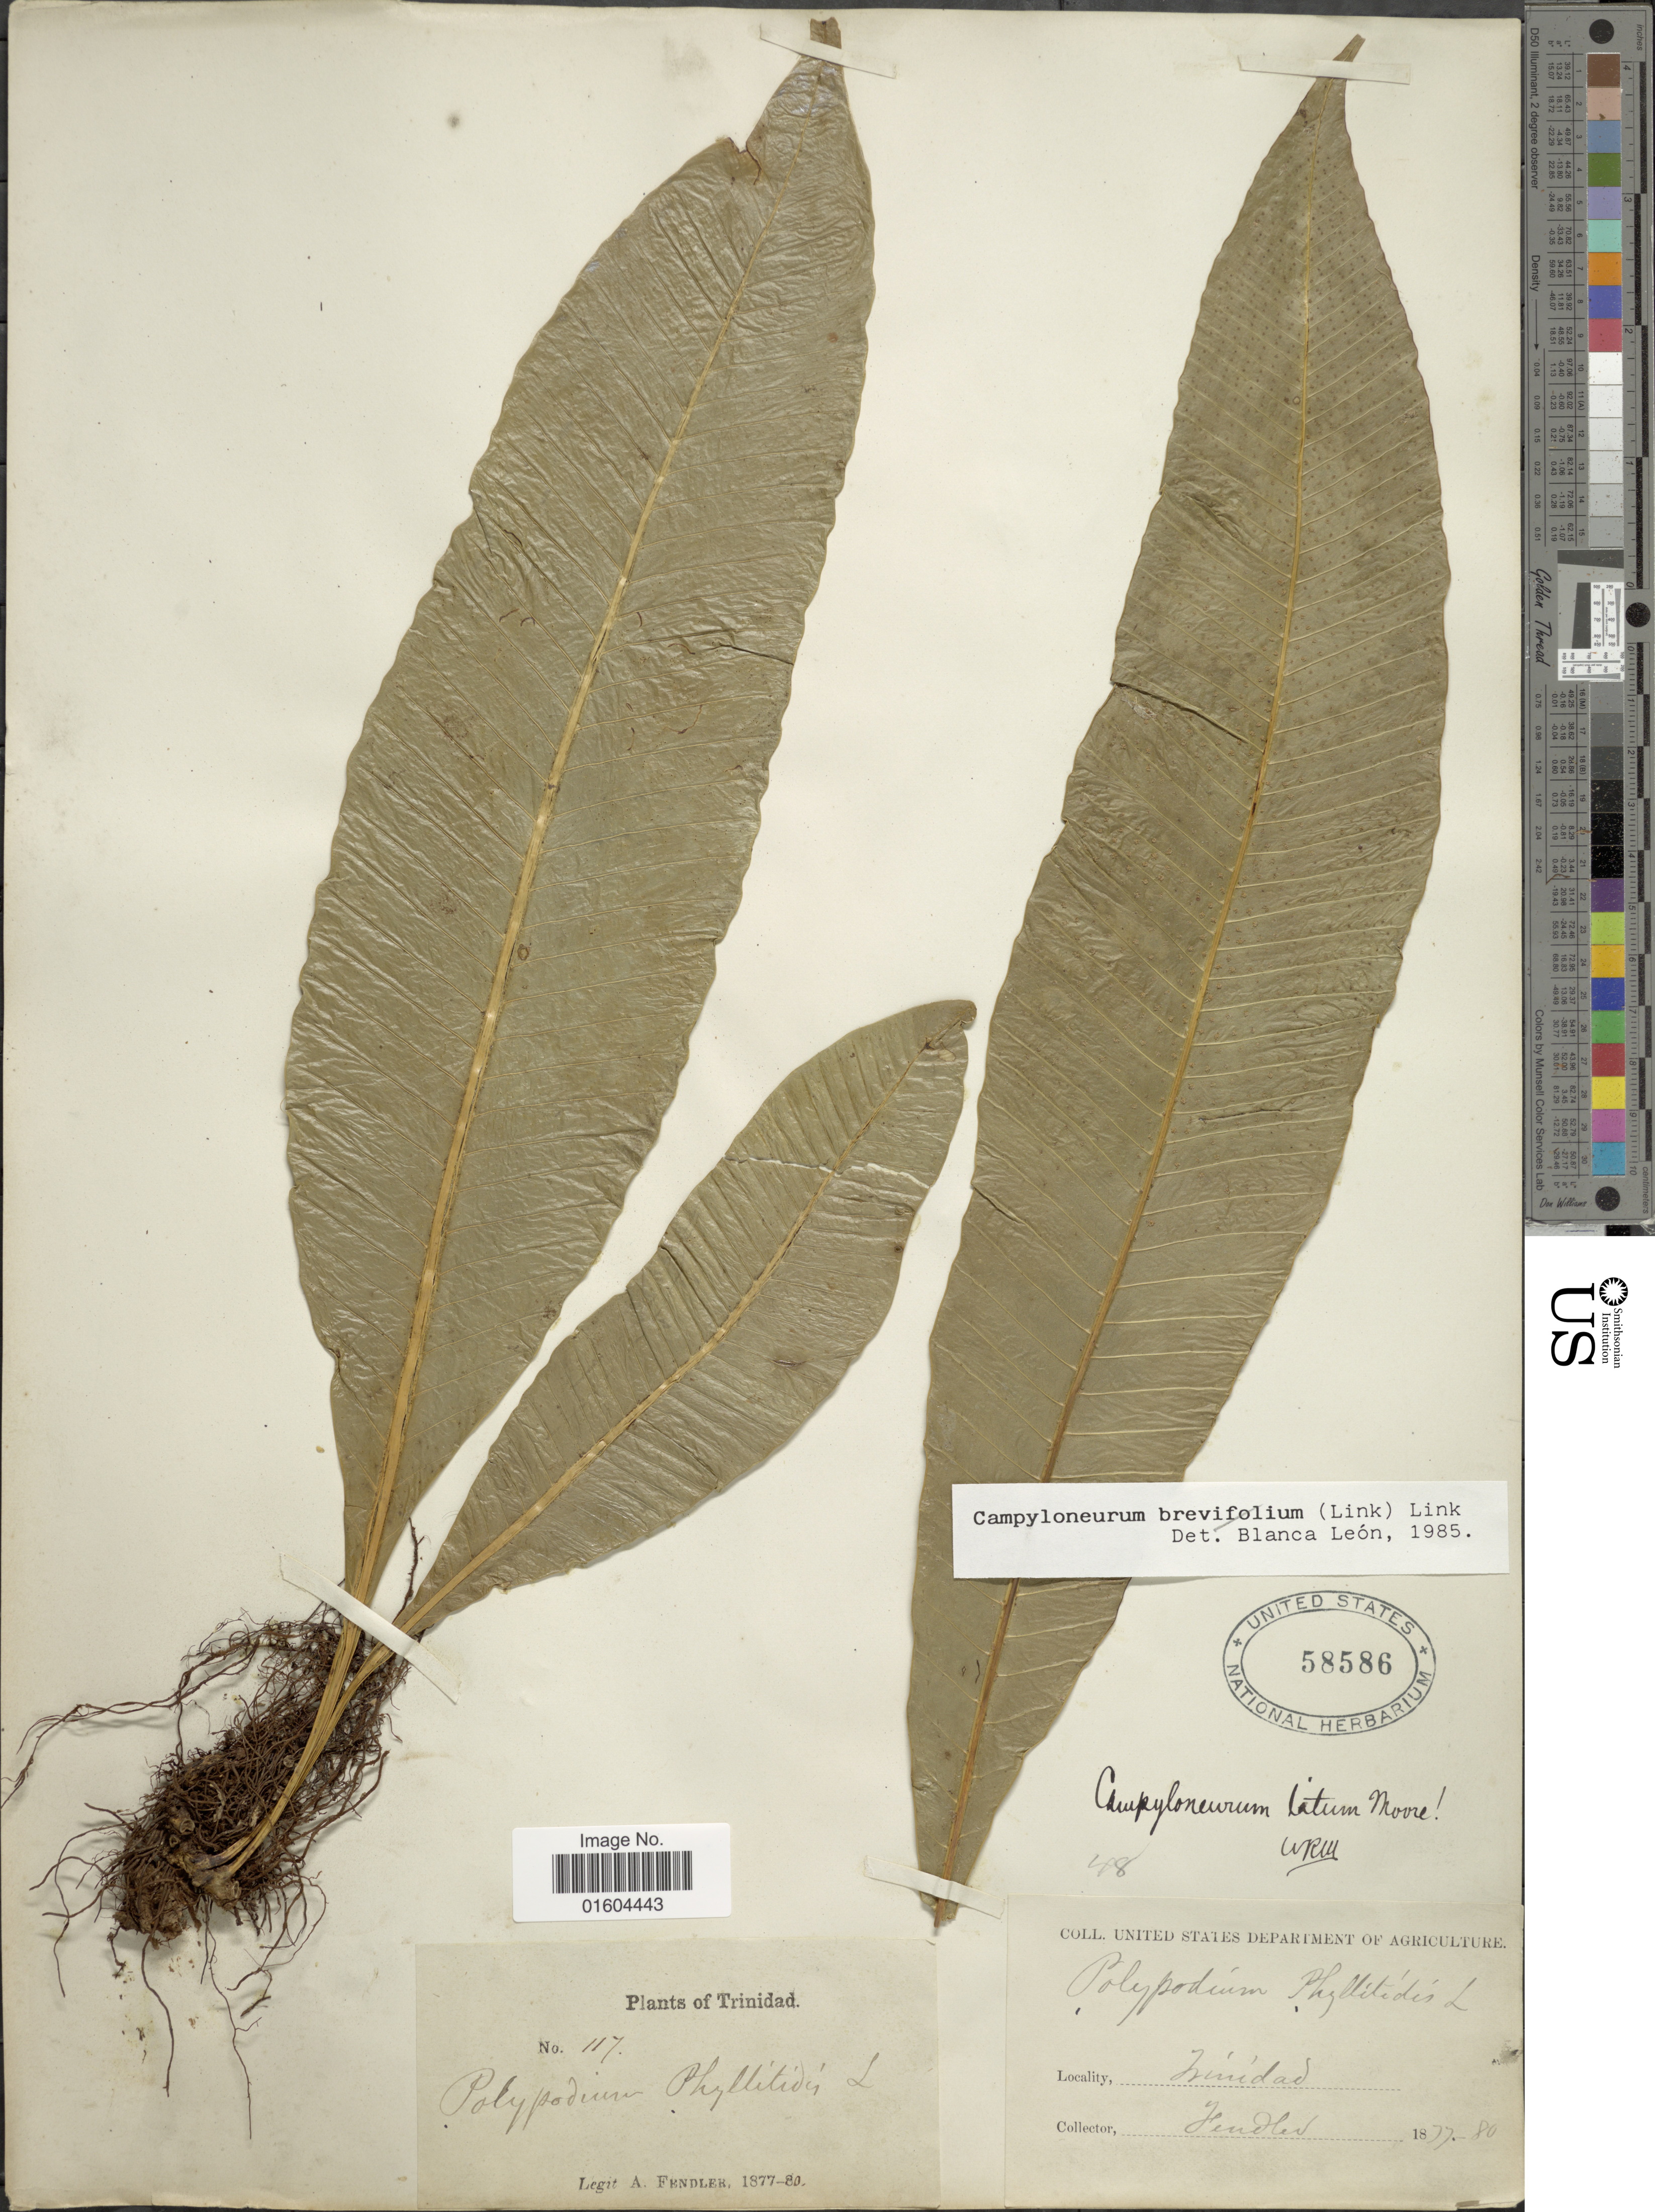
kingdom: Plantae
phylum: Tracheophyta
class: Polypodiopsida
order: Polypodiales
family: Polypodiaceae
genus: Campyloneurum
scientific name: Campyloneurum latum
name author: T. Moore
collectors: A. Fendler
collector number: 117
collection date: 1879/1880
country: Trinidad and Tobago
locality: Trinidad.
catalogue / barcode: US 58586